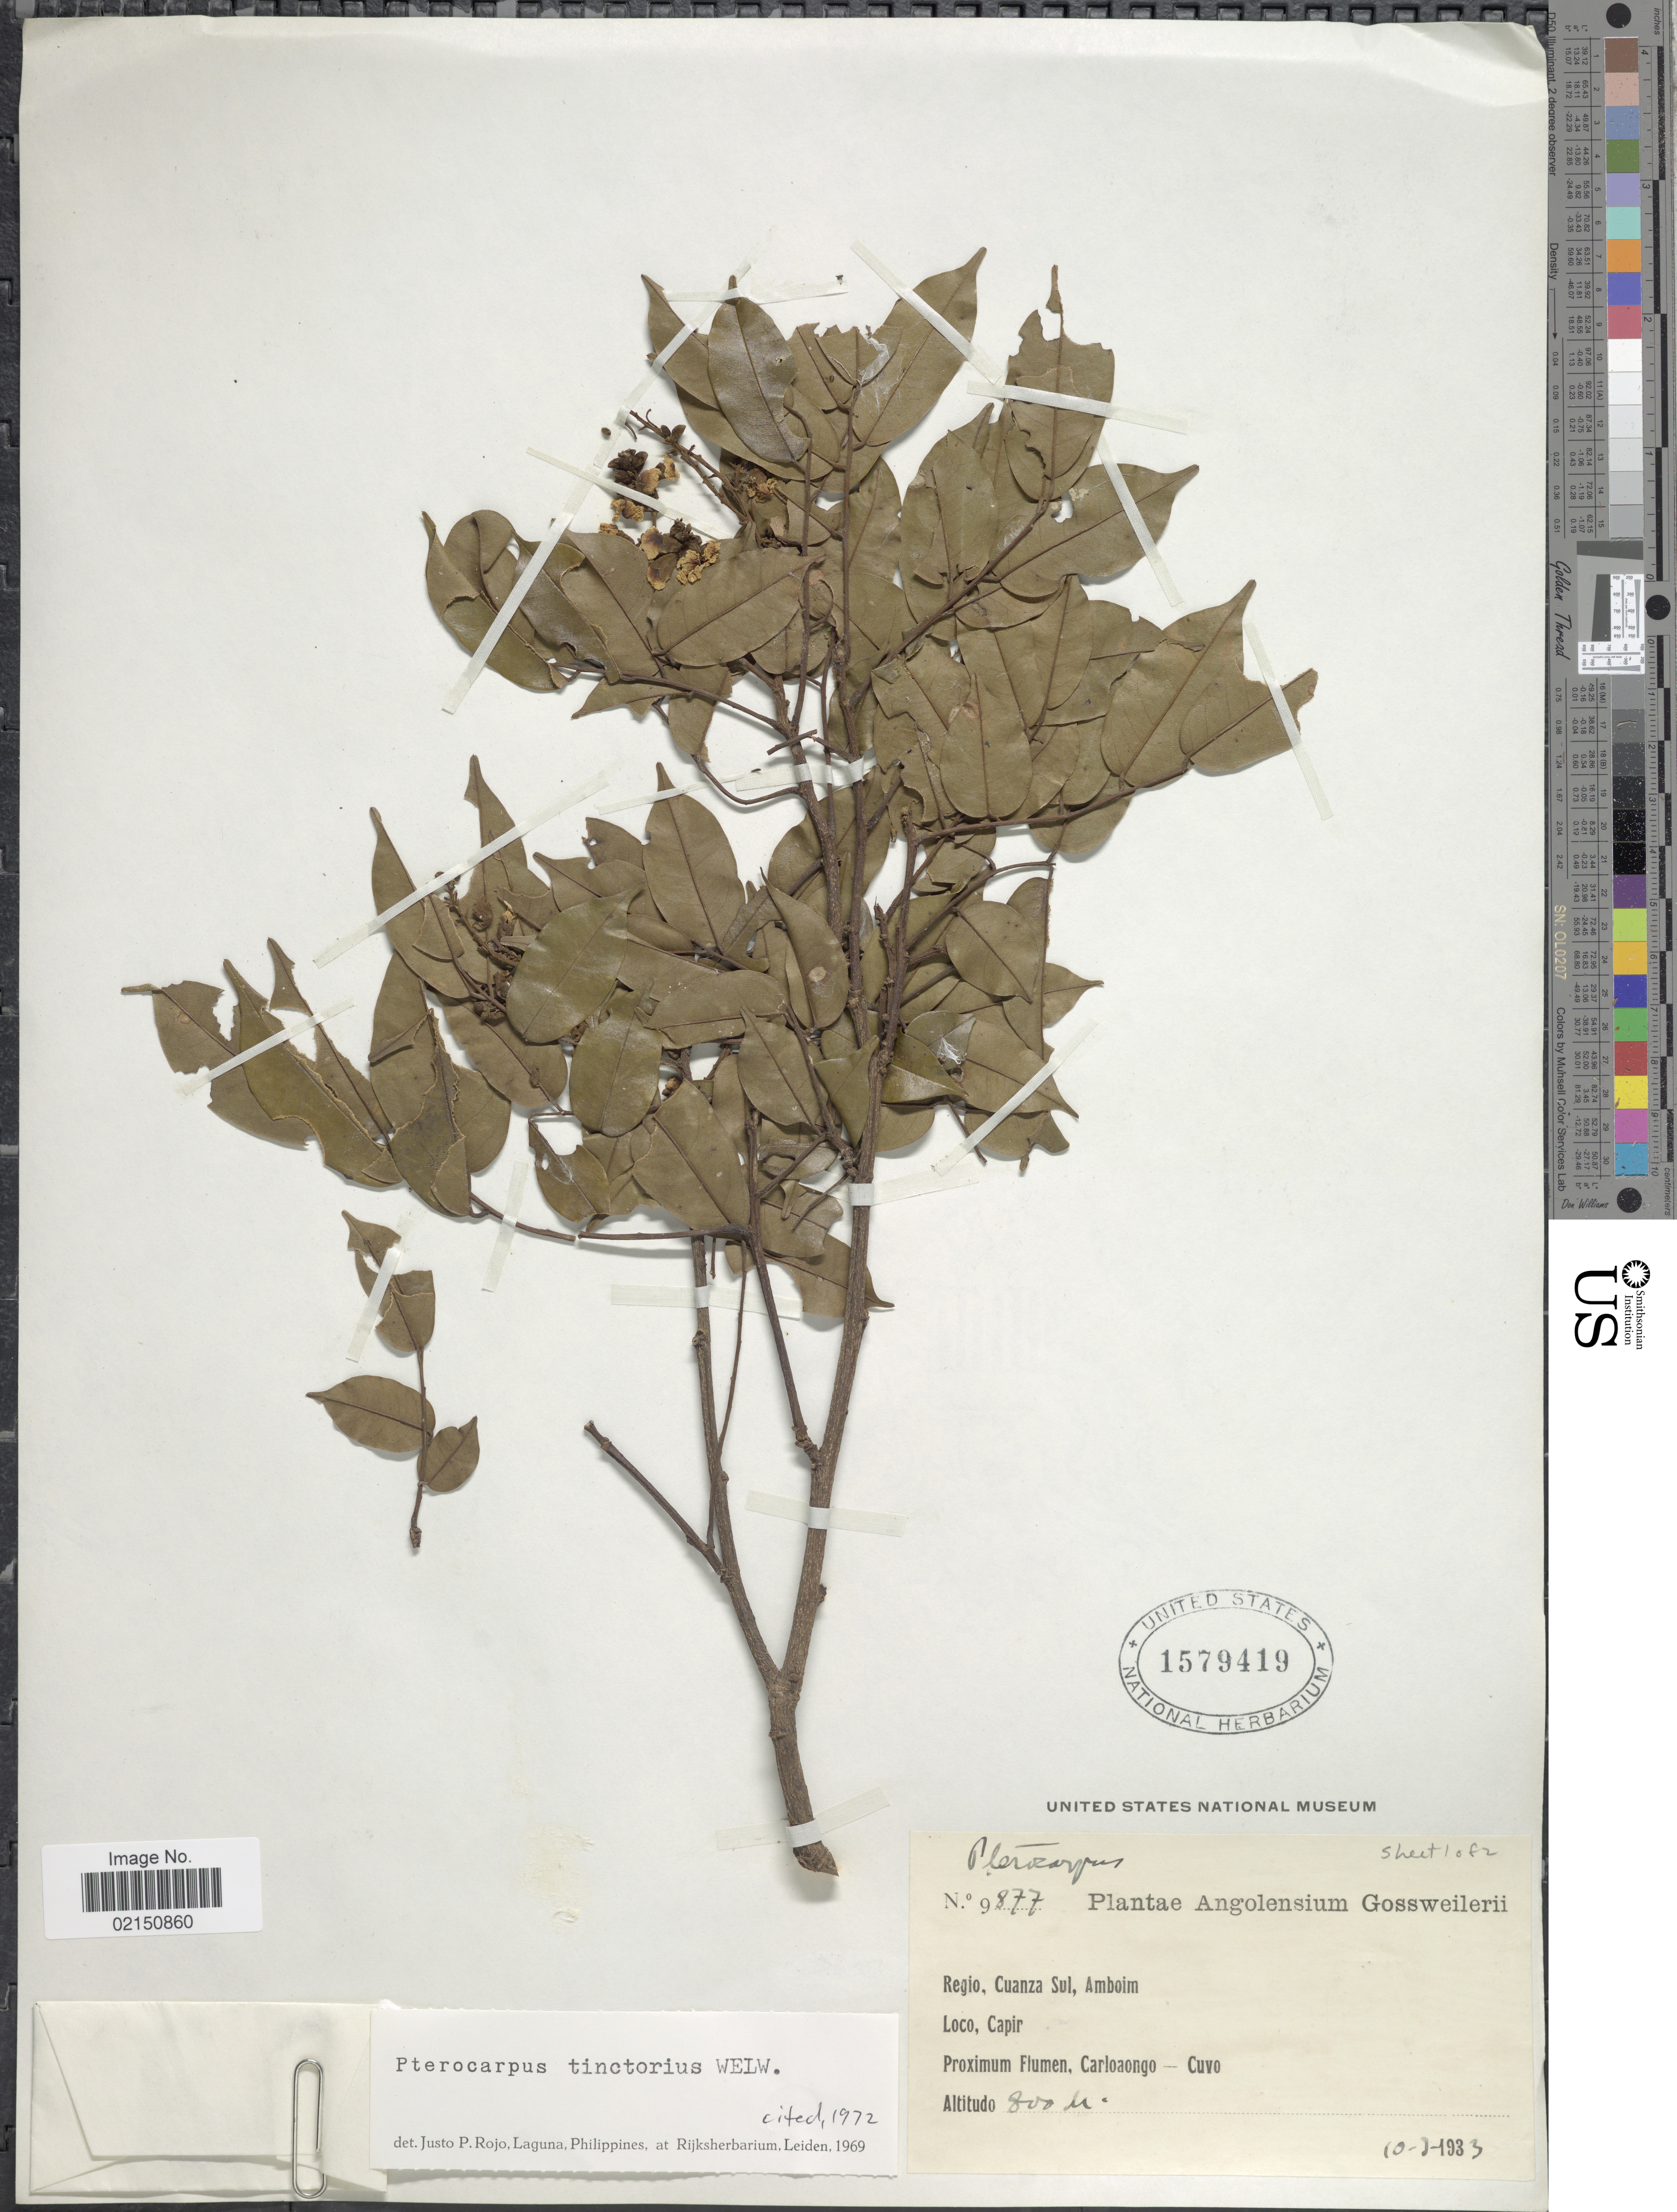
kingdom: Plantae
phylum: Tracheophyta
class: Magnoliopsida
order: Fabales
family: Fabaceae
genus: Pterocarpus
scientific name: Pterocarpus tinctorius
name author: Welw.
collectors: -. Gossweiler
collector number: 9877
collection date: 1933-03-10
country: Angola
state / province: Cuanza Sul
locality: Regio, Cuanza Sul, Amboim, Loco, Capir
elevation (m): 800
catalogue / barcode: US 1579419